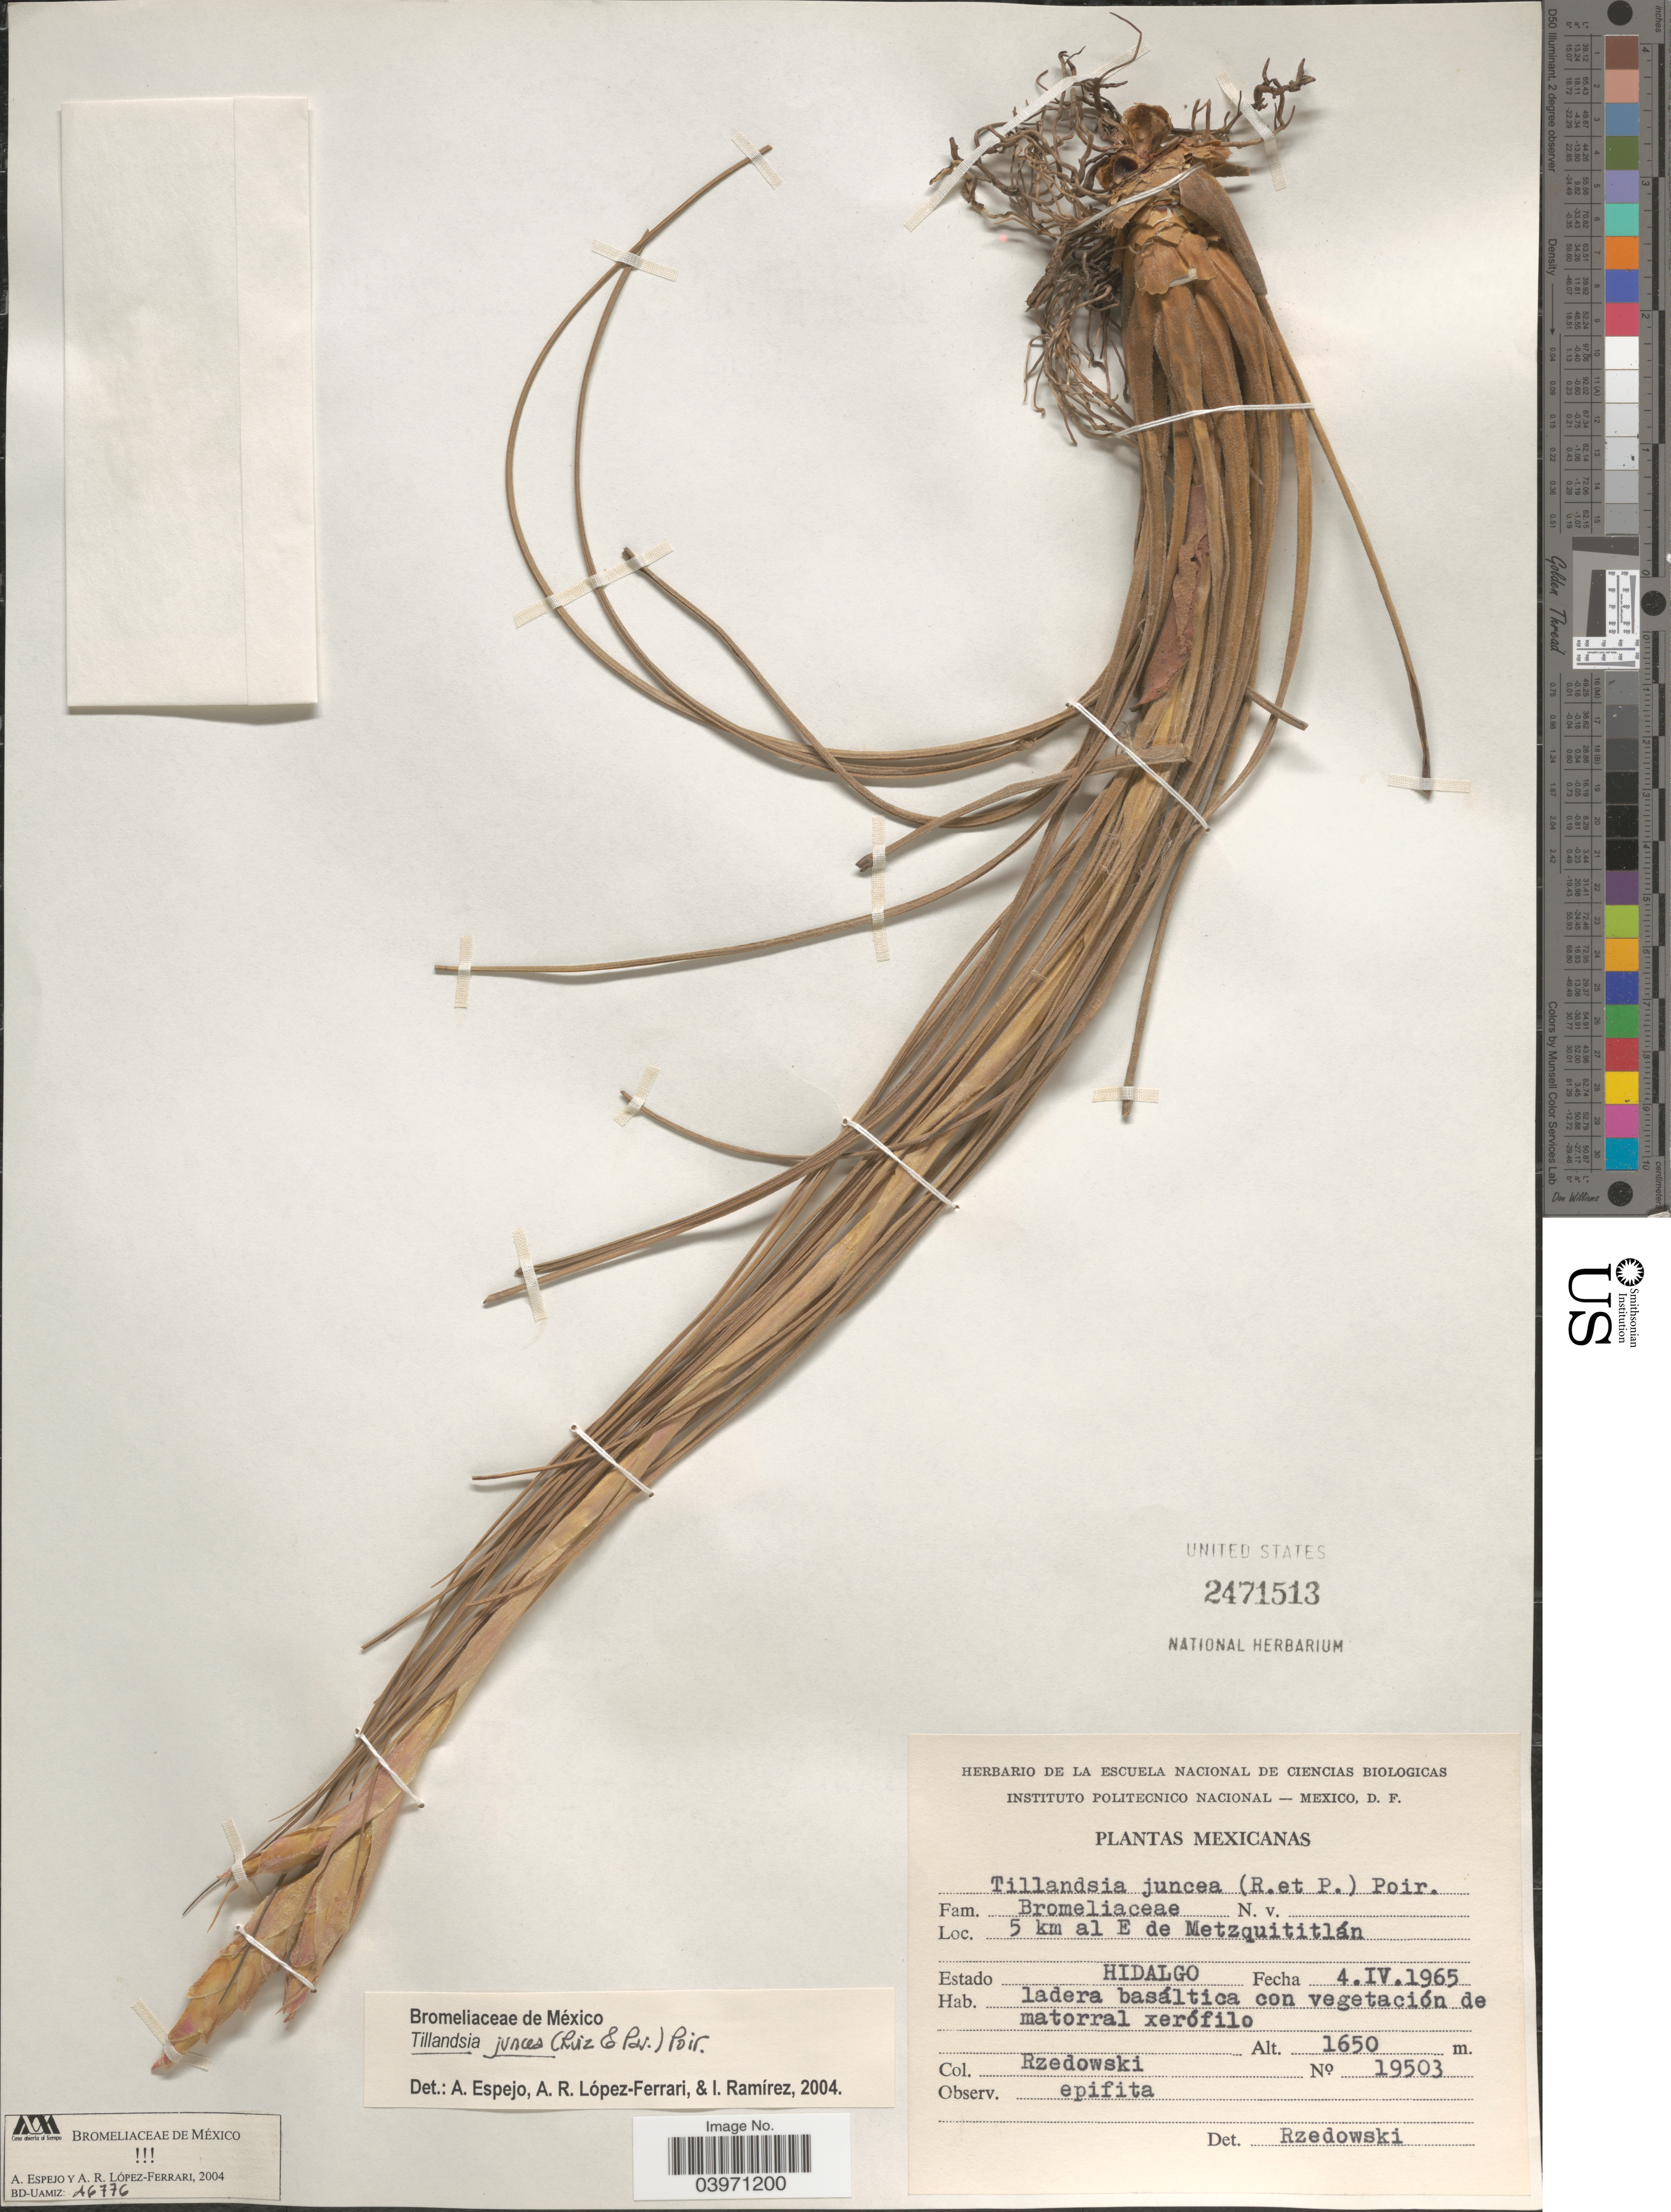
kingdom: Plantae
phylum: Tracheophyta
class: Liliopsida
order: Poales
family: Bromeliaceae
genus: Tillandsia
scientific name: Tillandsia juncea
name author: (Ruiz & Pav.) Poir.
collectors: Rzedowski, --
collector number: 19503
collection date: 1965-04-04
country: Mexico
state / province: Hidalgo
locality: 5 km al E de Metzquititlán.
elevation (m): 1650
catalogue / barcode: US 2471513